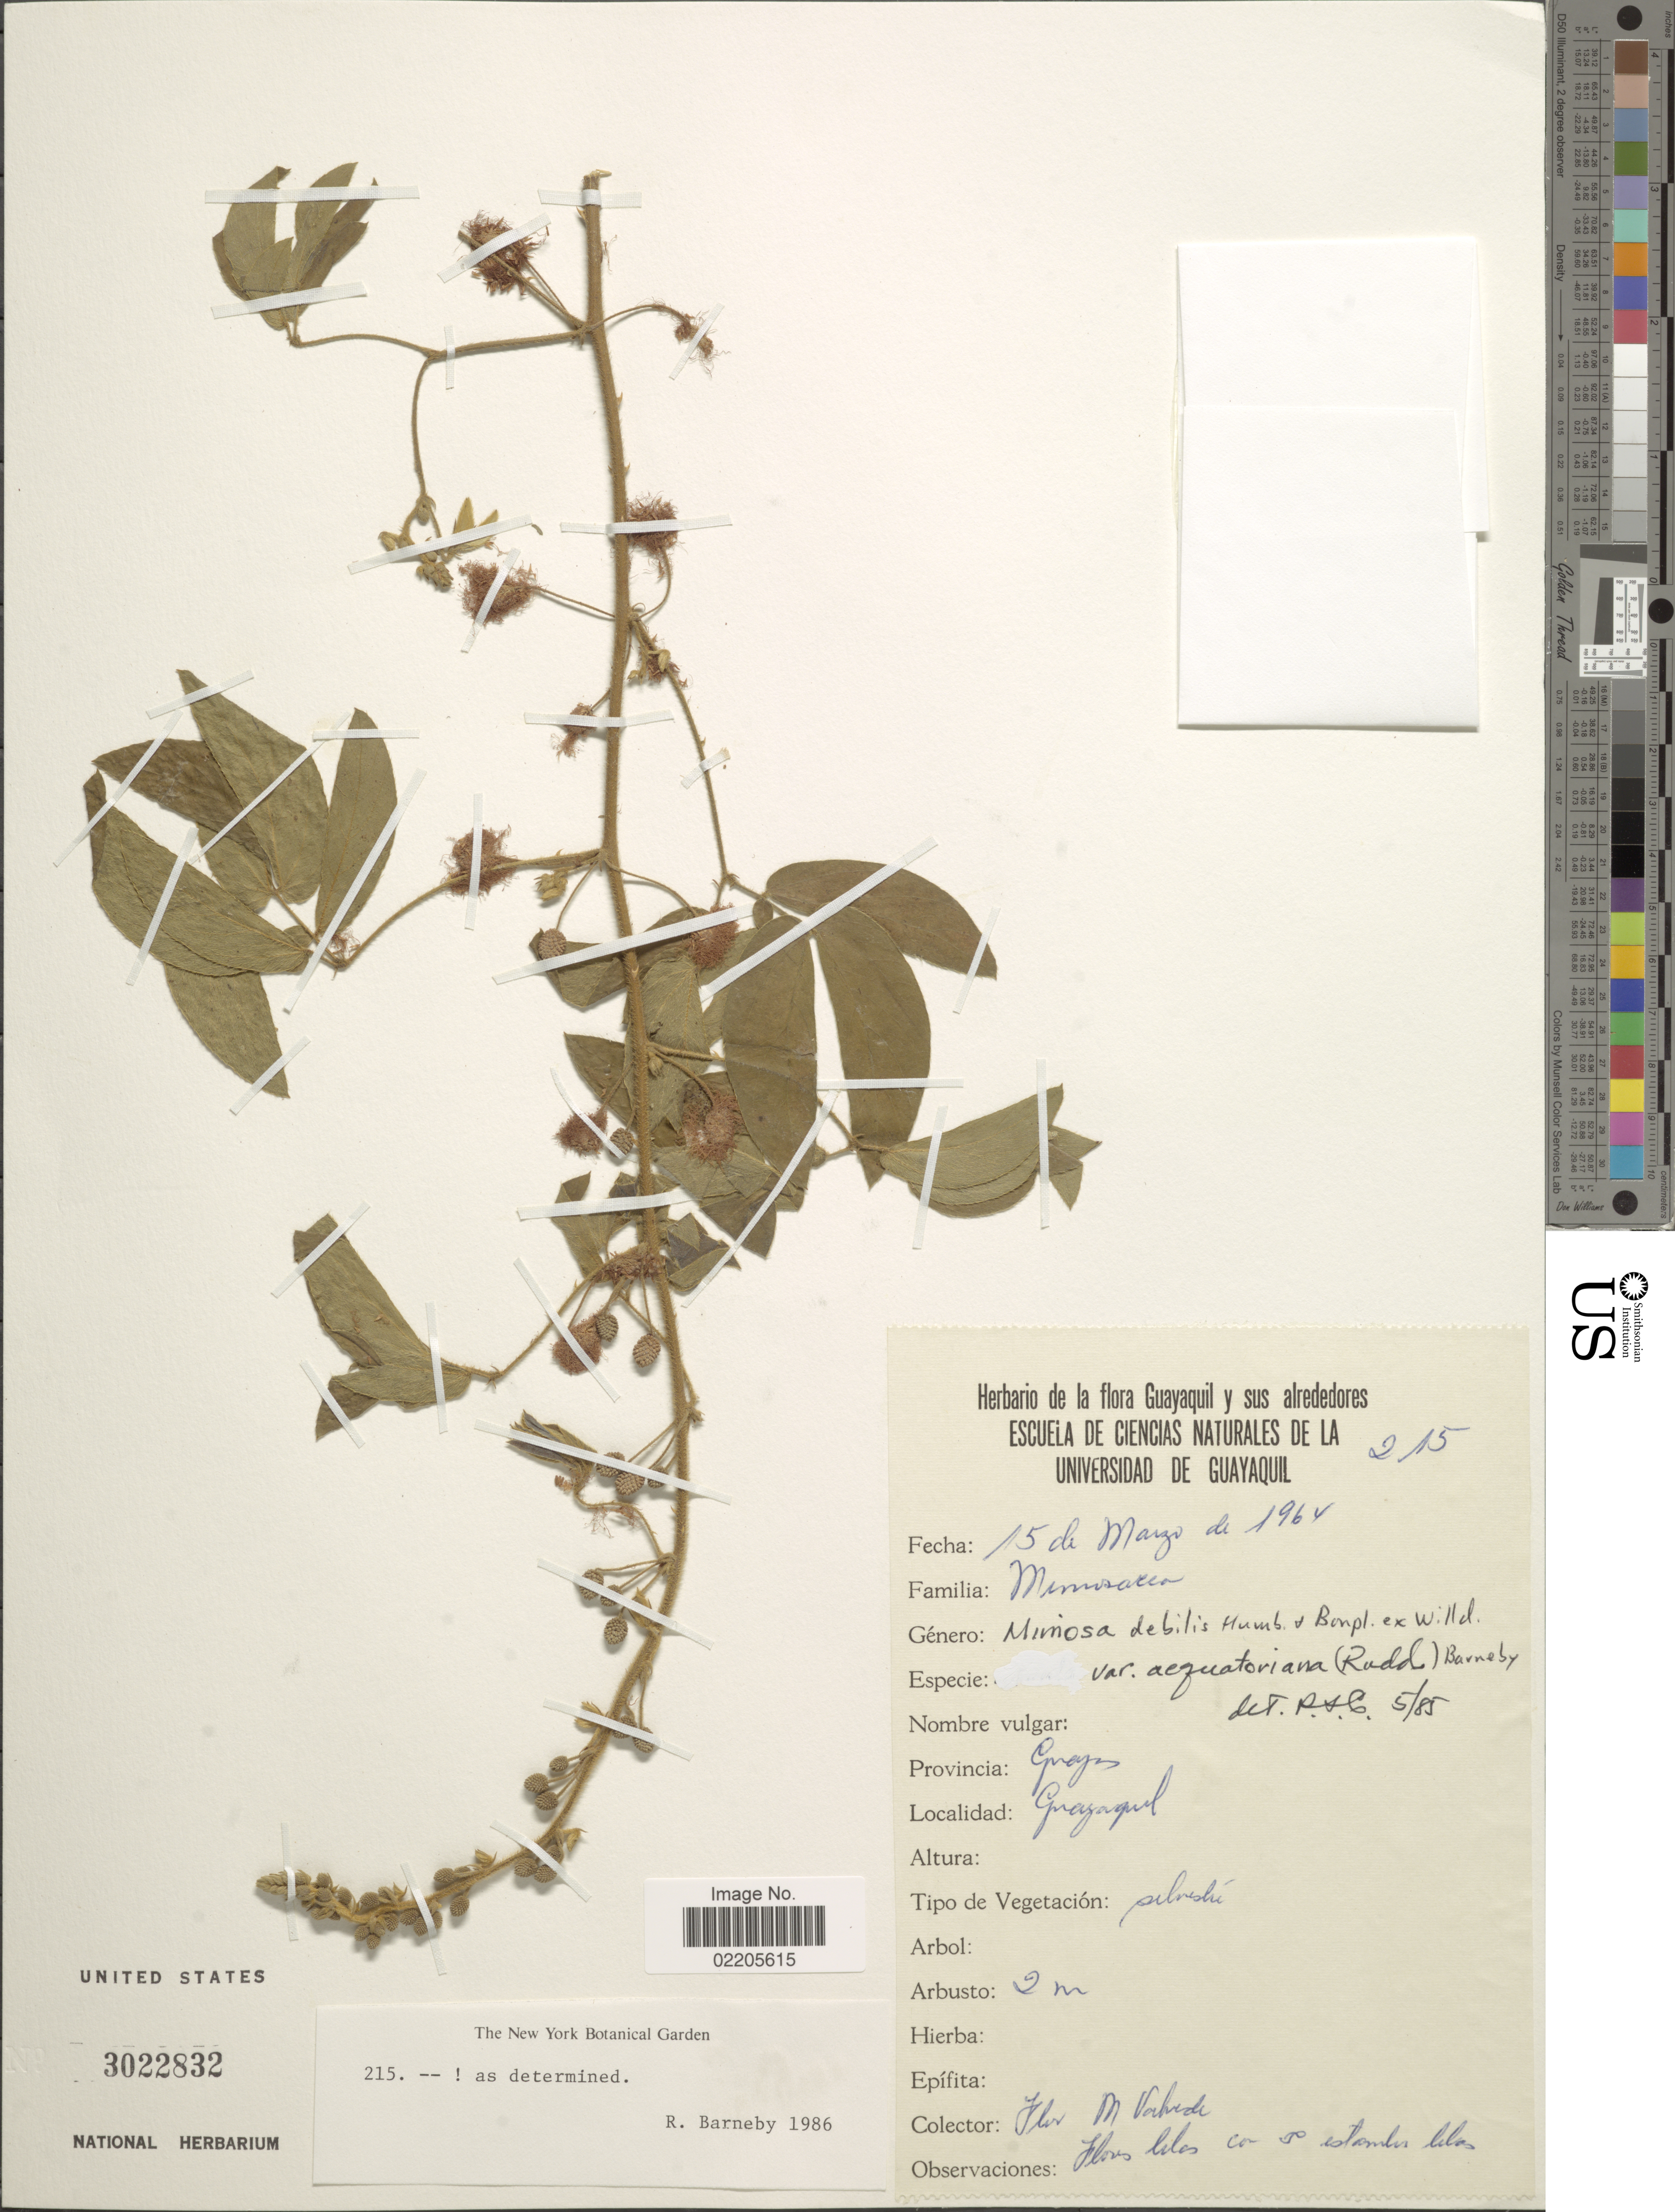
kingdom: Plantae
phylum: Tracheophyta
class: Magnoliopsida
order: Fabales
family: Fabaceae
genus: Mimosa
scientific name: Mimosa debilis var. aequatoriana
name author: (Rudd) Barneby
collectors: F. M. Valverde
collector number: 215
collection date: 1964-05-15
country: Ecuador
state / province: Guayas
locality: Provincia Guajos, Gauyaquil.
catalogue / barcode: US 3022832